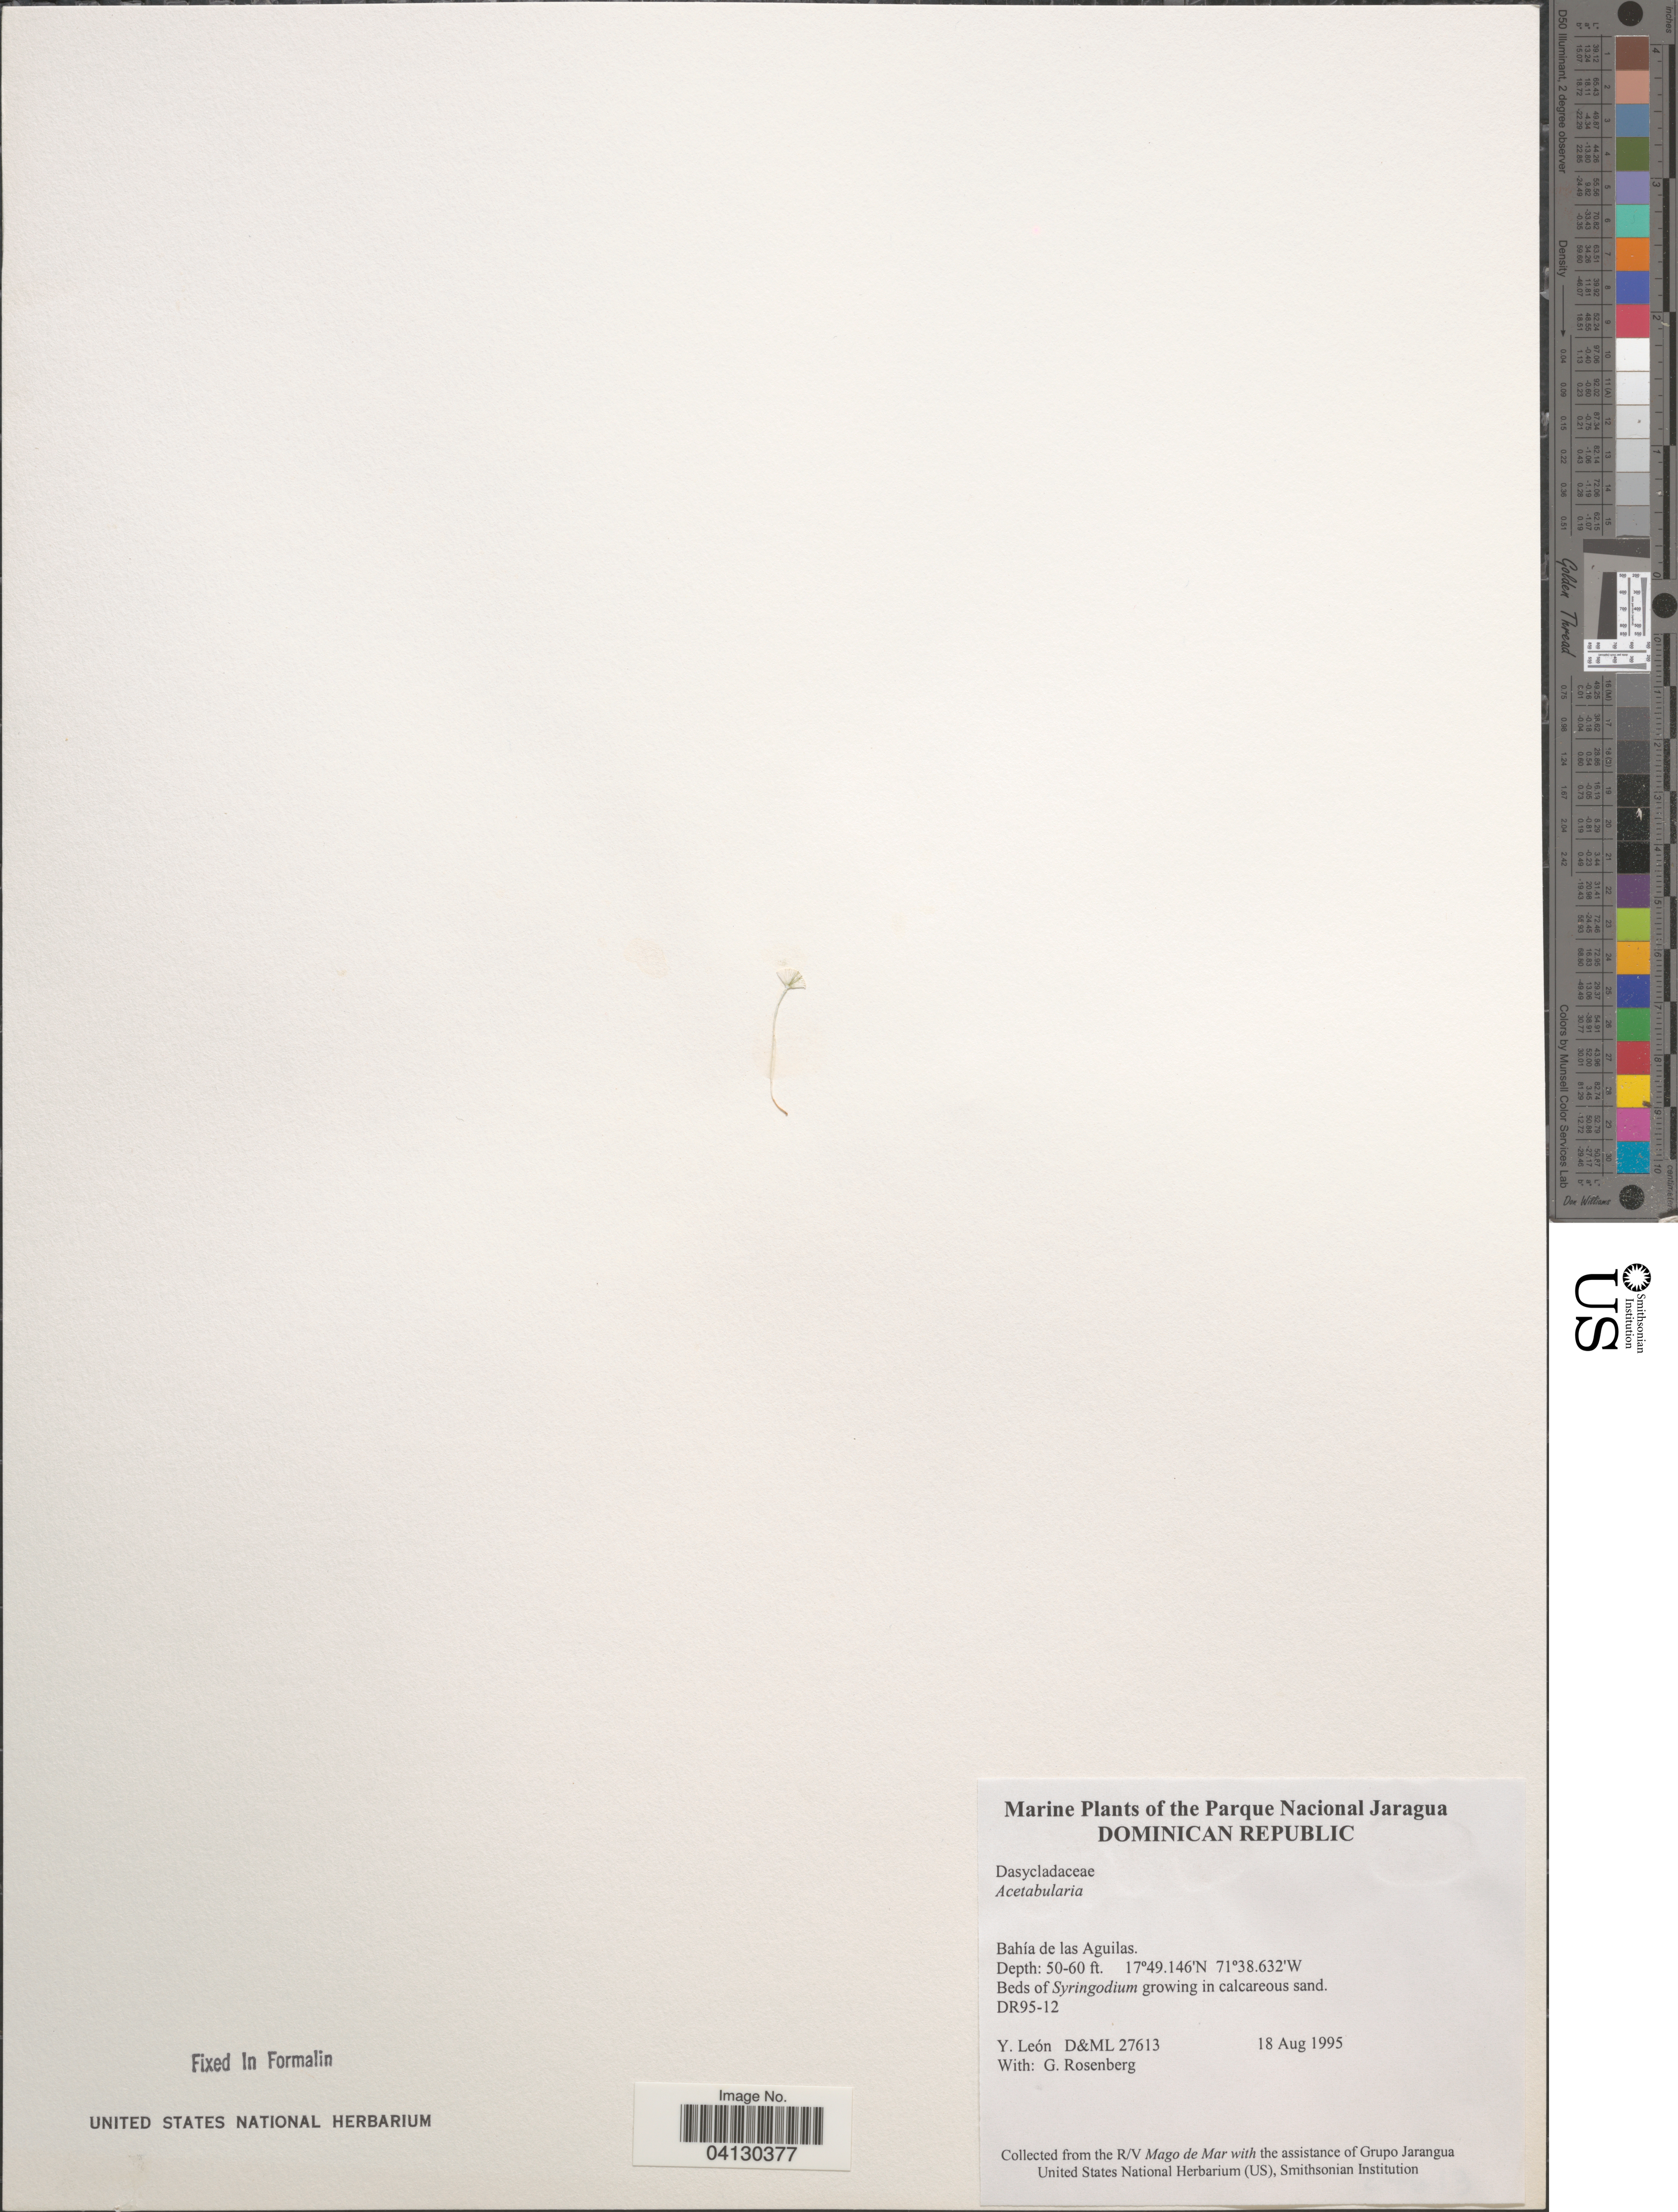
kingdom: Plantae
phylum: Chlorophyta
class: Ulvophyceae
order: Dasycladales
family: Polyphysaceae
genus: Acetabularia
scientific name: Acetabularia sp.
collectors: Y. León & G. Rosenberg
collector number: D&ML27613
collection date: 1995-08-18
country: Dominican Republic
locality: The Parque Nacional Jaragua. Bahía de las Aguilas.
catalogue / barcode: US 239388